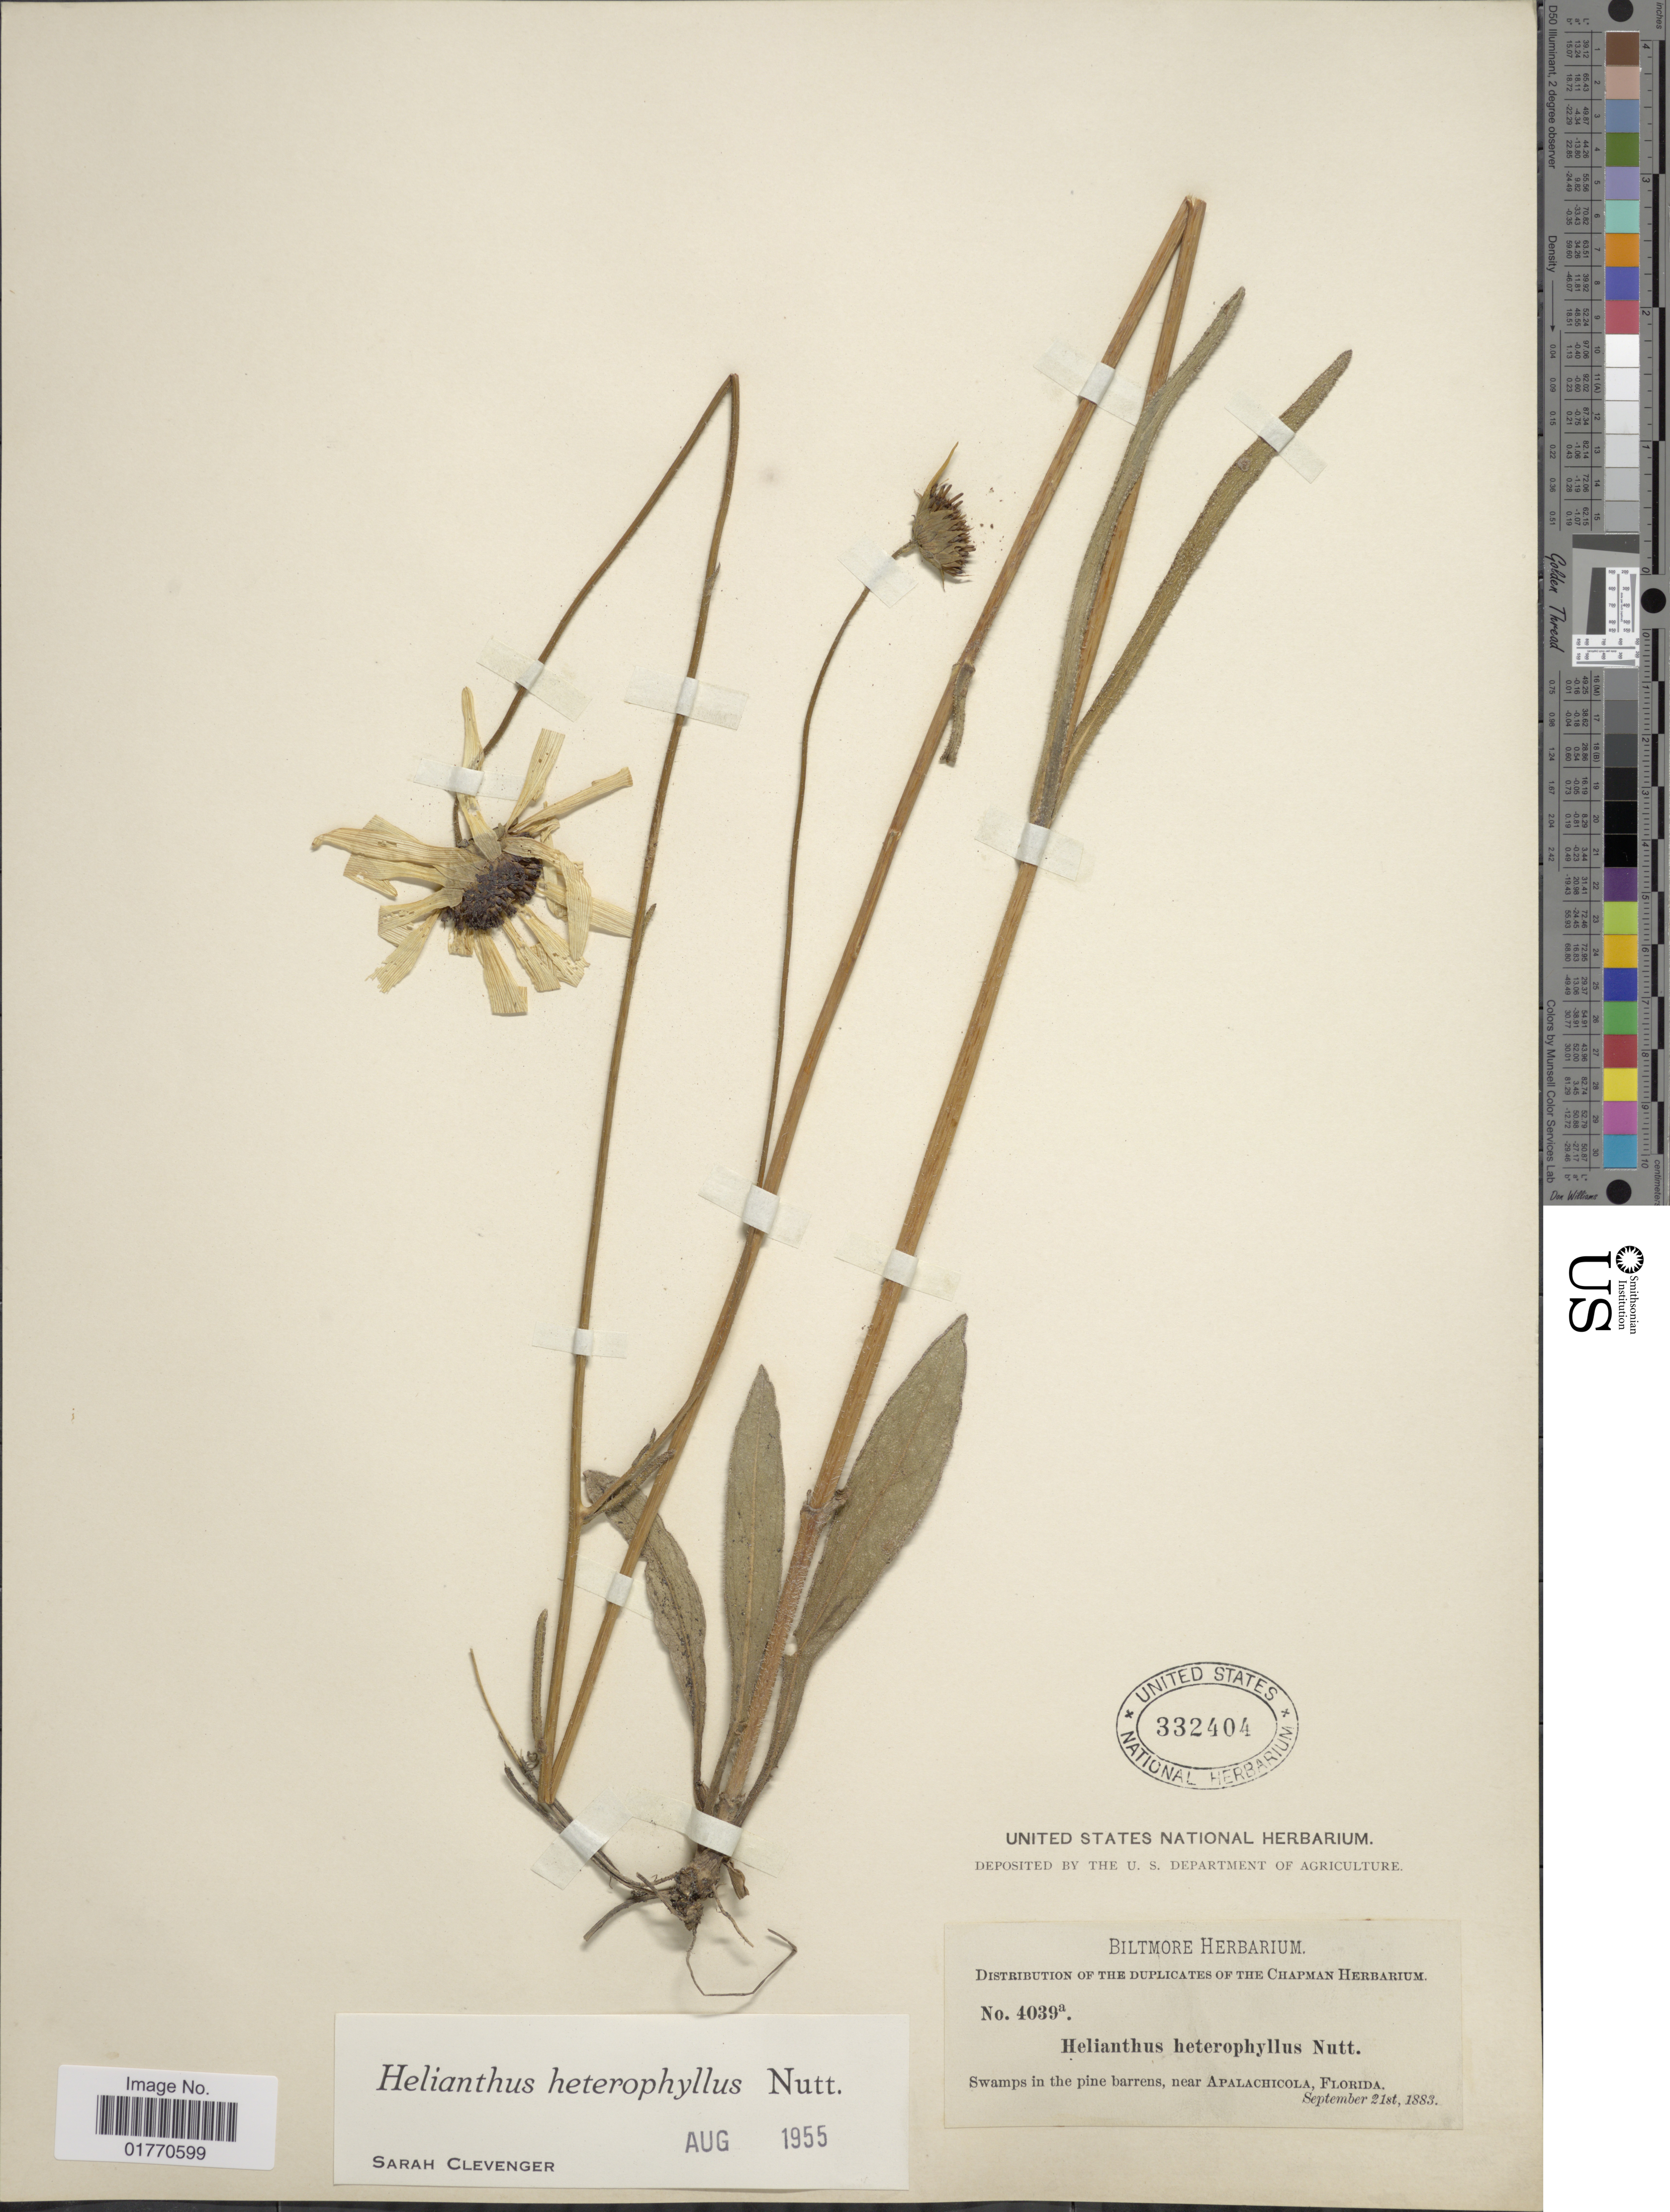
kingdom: Plantae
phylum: Tracheophyta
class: Magnoliopsida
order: Asterales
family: Asteraceae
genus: Helianthus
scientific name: Helianthus heterophyllus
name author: Nutt.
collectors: ex herb. Biltmore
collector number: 4039a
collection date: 1883-09-21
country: United States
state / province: Florida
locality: Swamps in the pine barrens, near Apalachicola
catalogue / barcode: US 332404